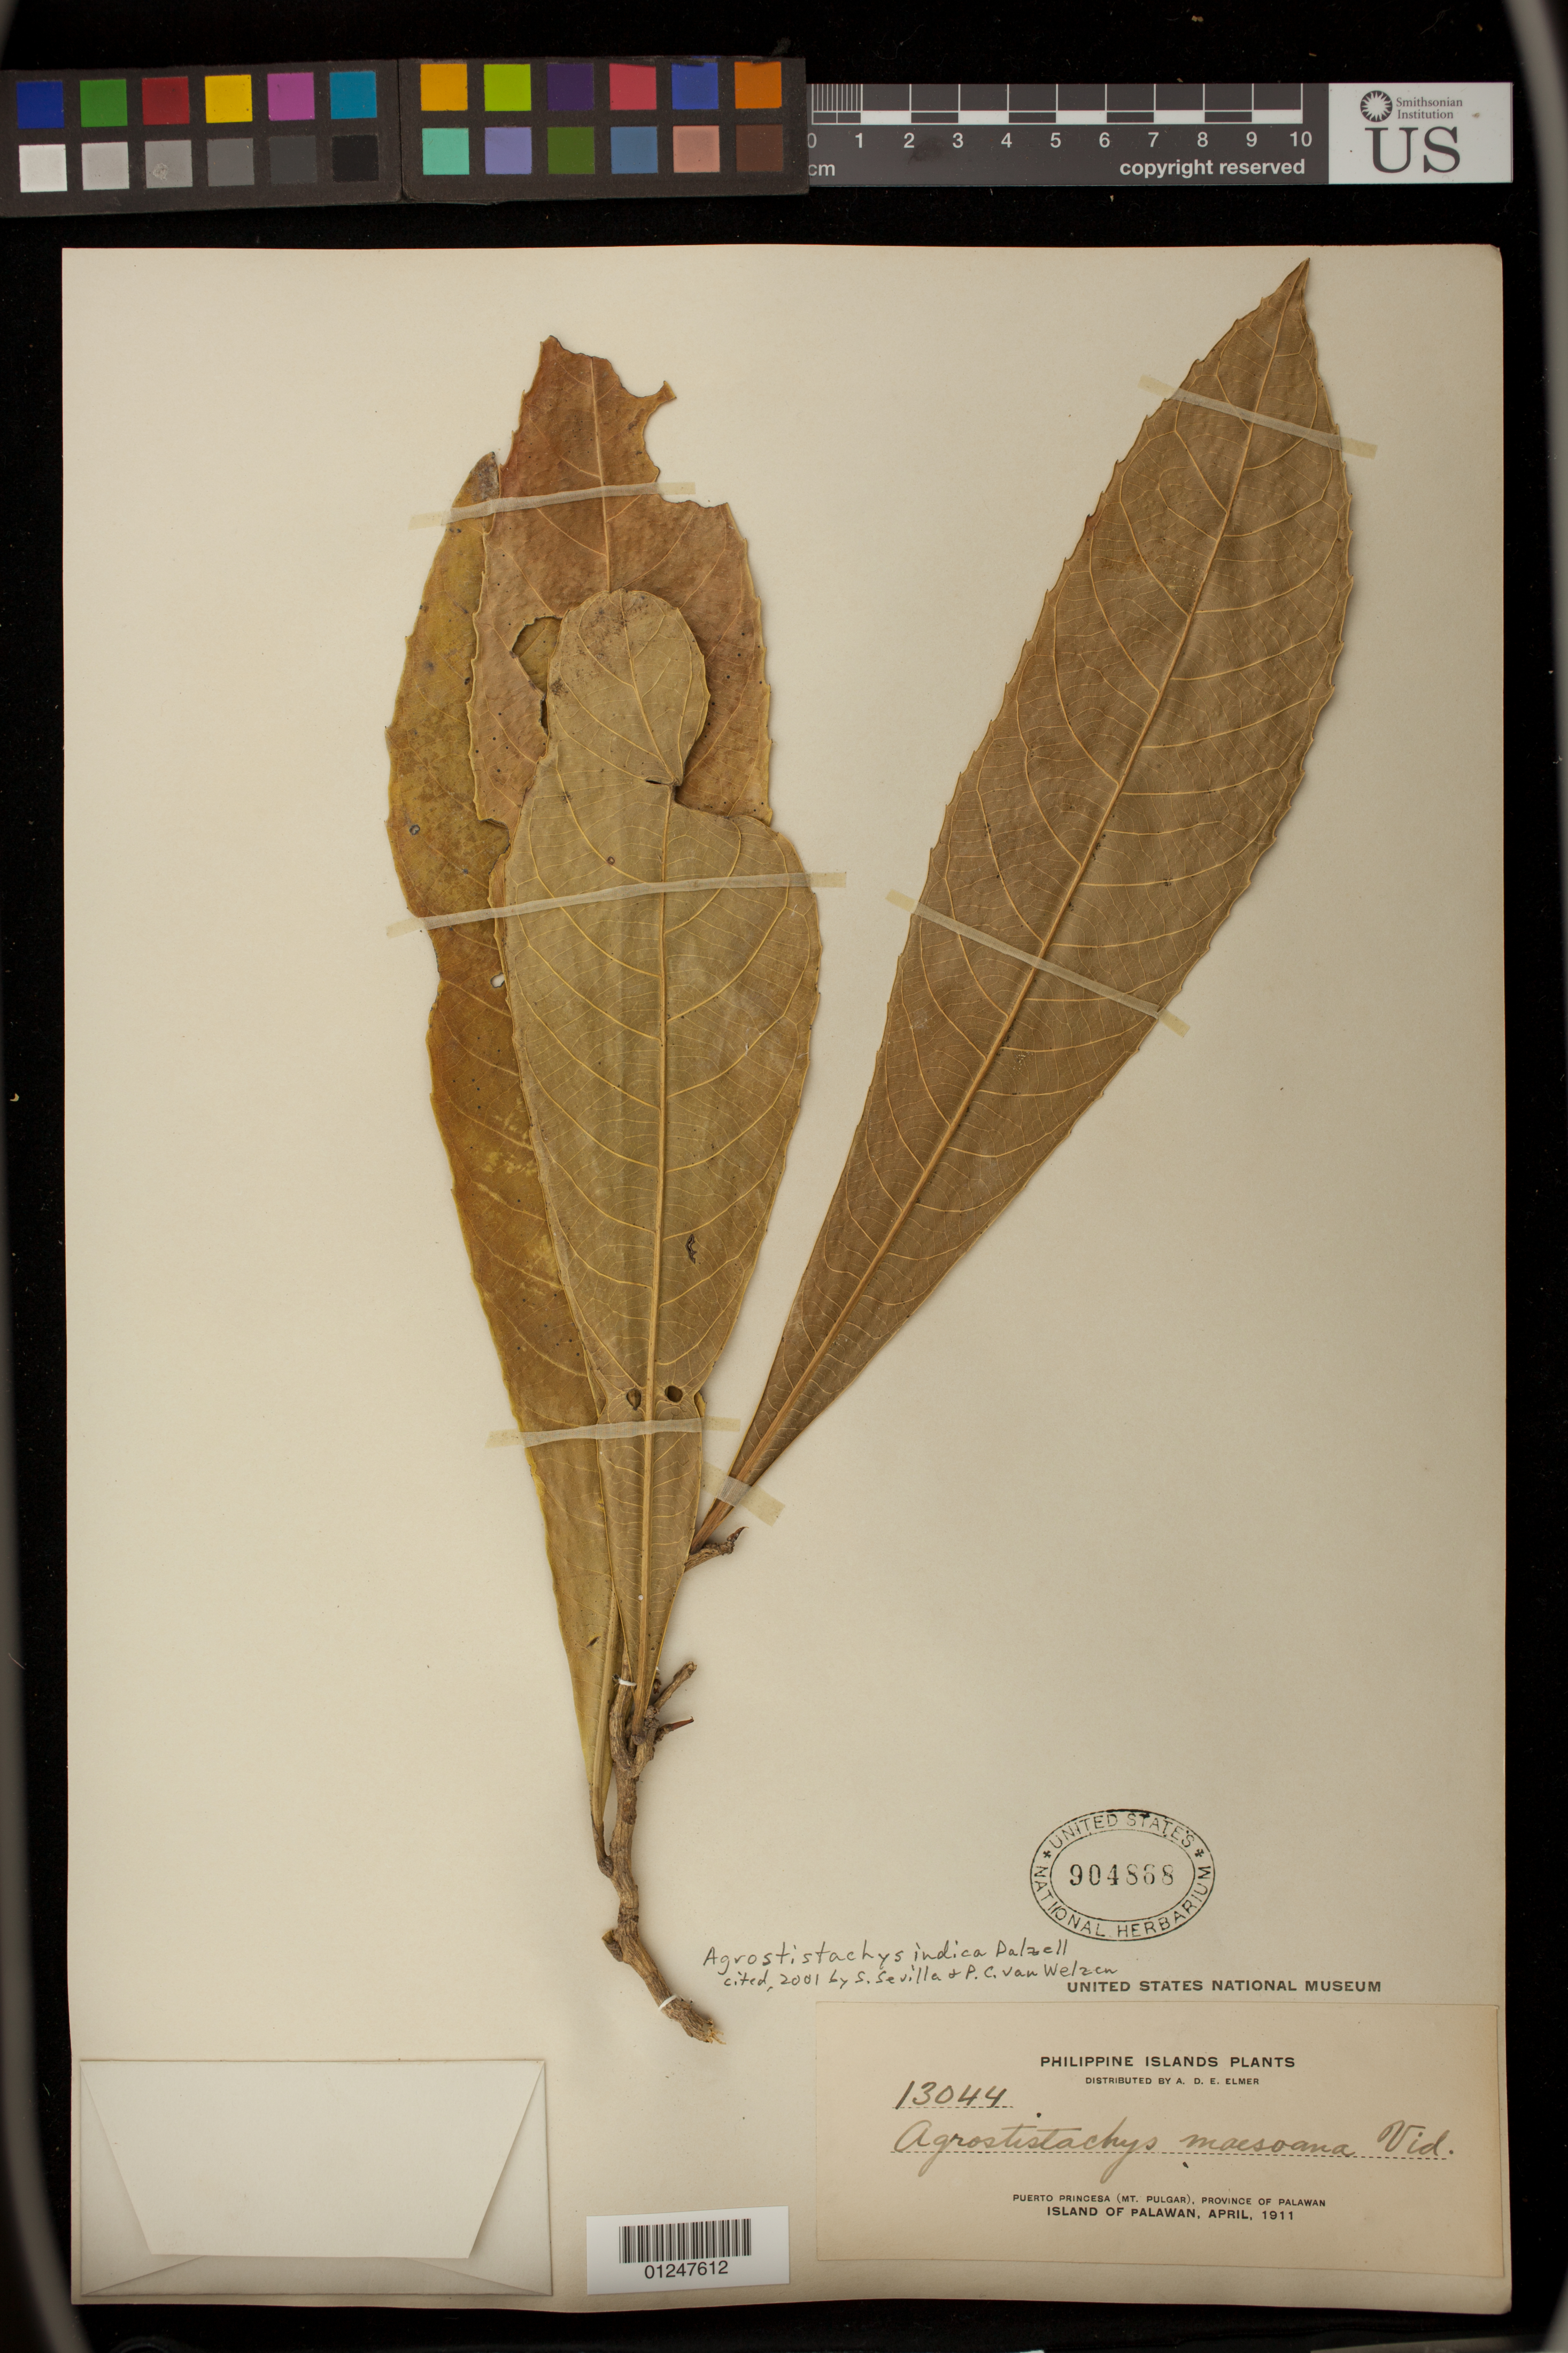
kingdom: Plantae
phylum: Tracheophyta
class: Magnoliopsida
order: Malpighiales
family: Euphorbiaceae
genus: Agrostistachys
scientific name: Agrostistachys indica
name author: Dalzell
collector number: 13044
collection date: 1911-04-01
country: Philippines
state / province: Mimaropa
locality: Puerto Princesa (Mt. Pulgar), Province of Palawan, Island of Palawan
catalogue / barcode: US 904868